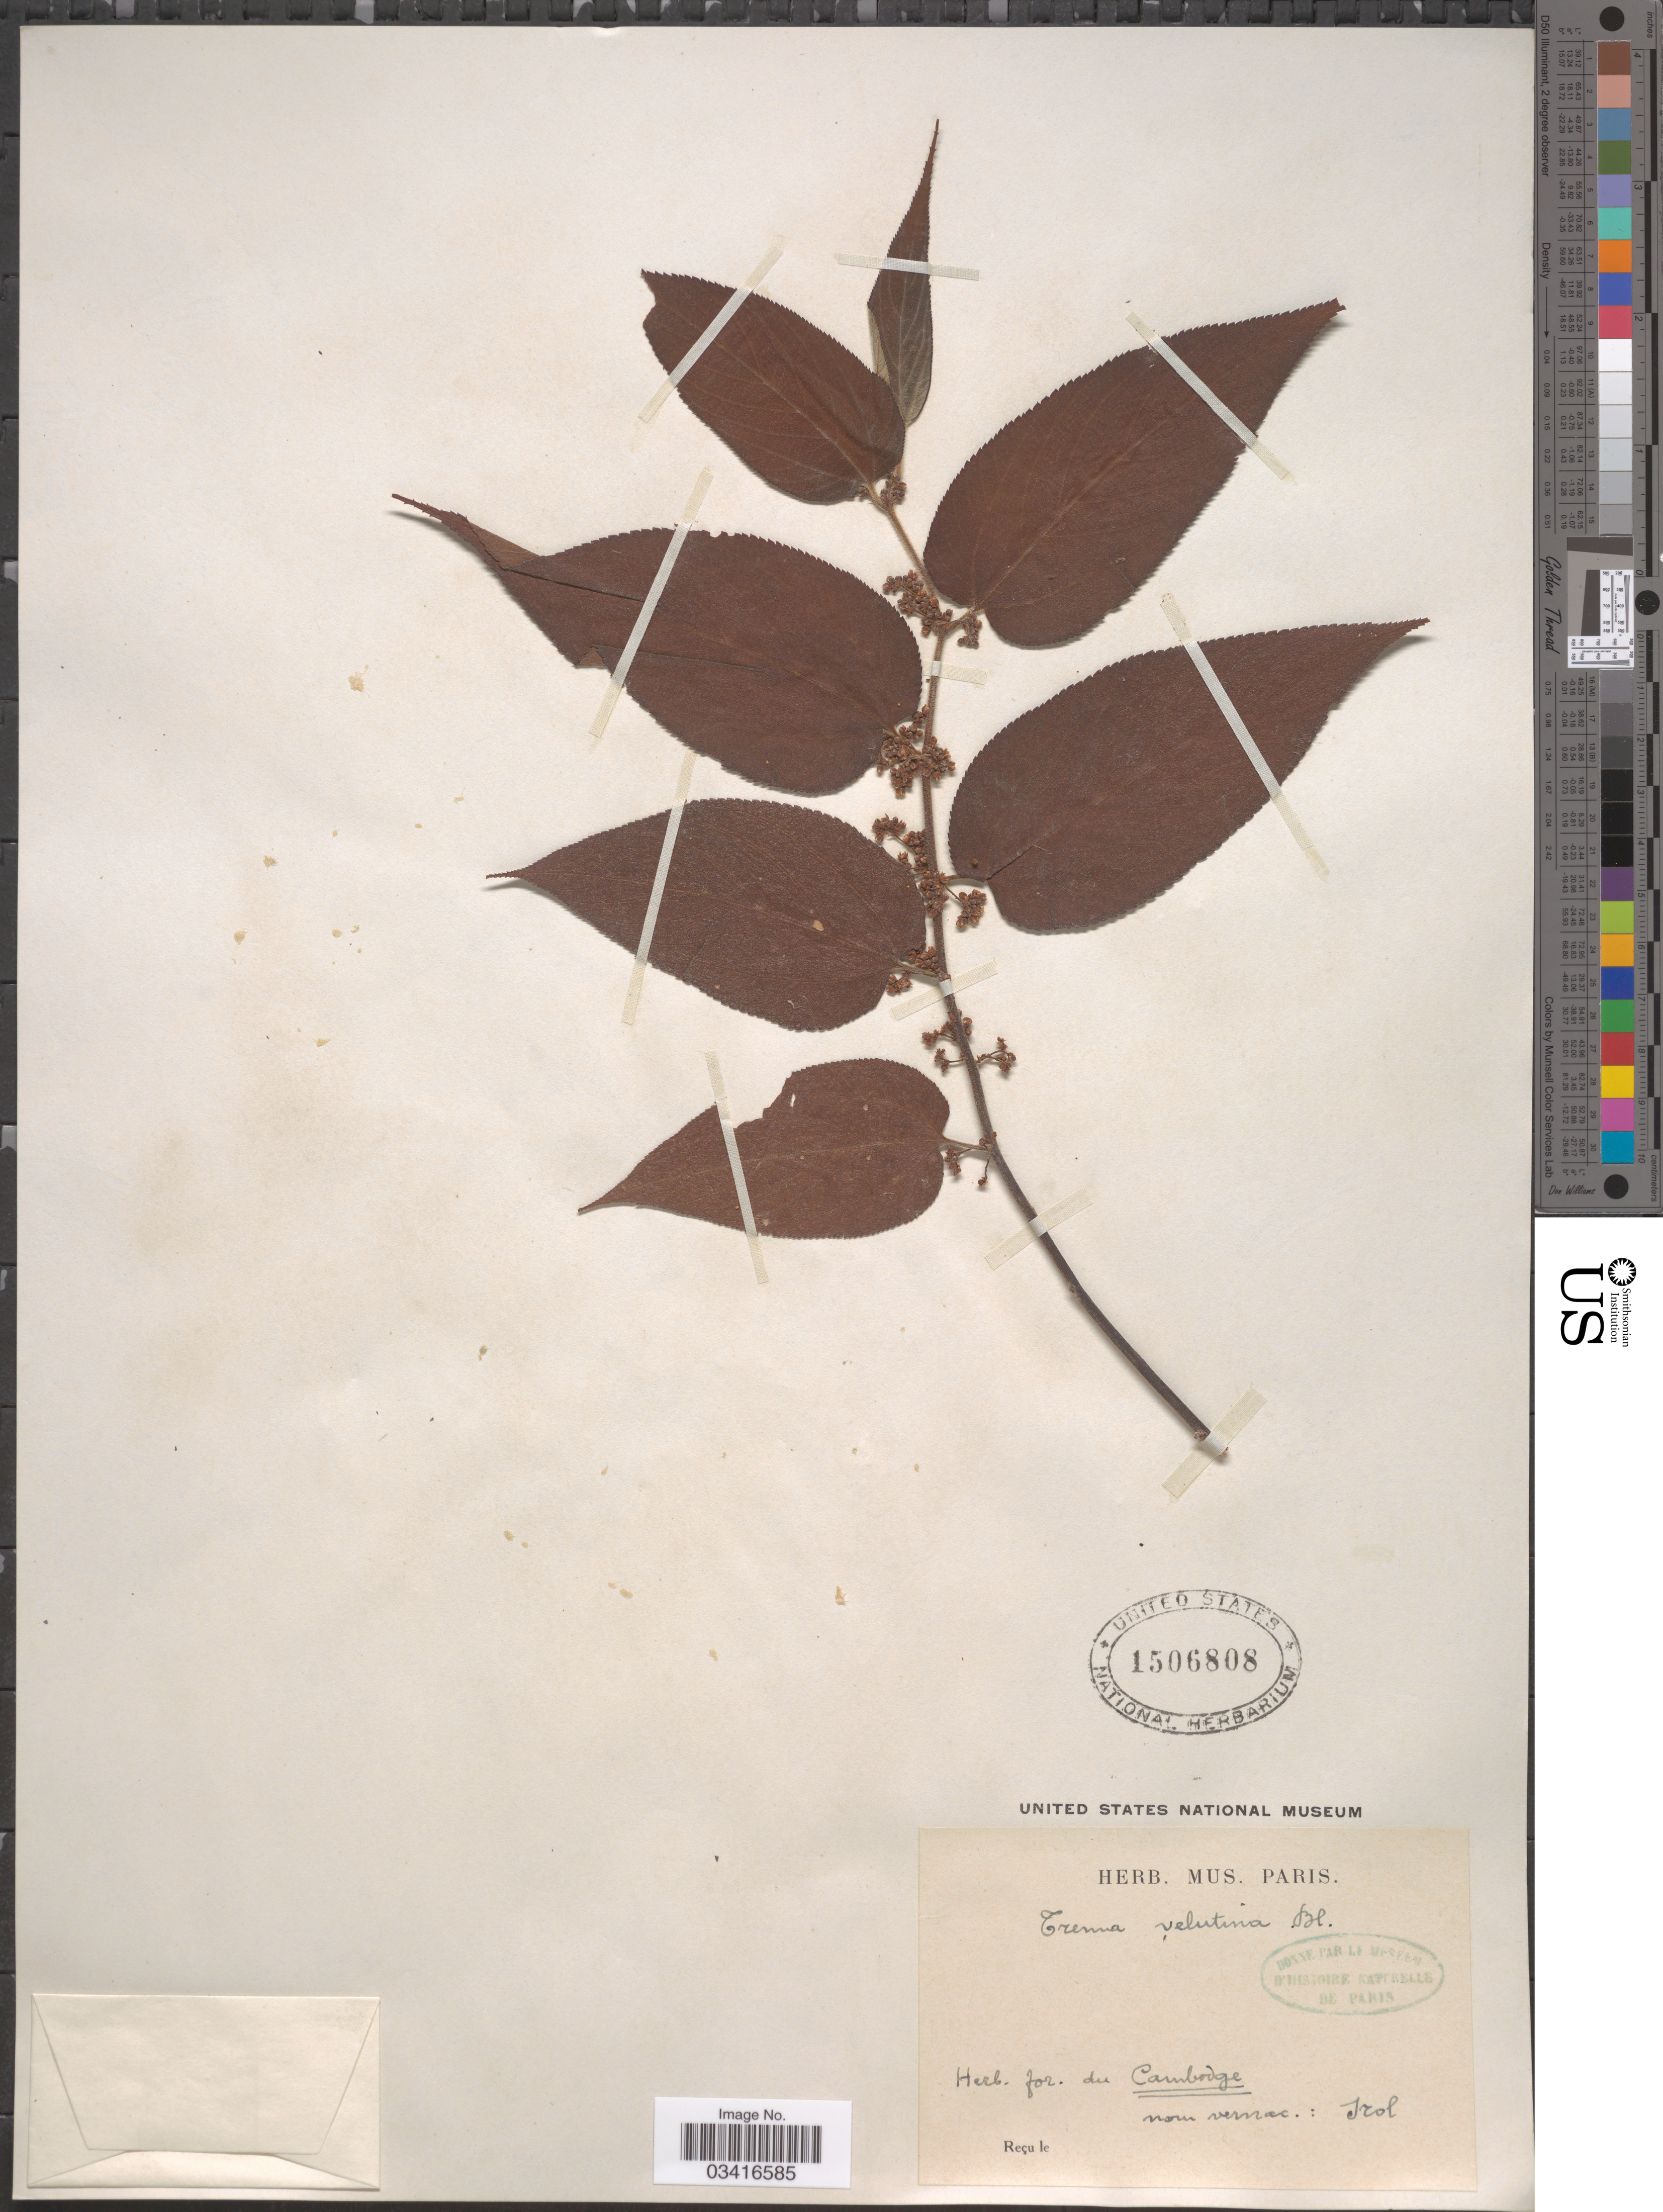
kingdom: Plantae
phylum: Tracheophyta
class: Magnoliopsida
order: Rosales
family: Cannabaceae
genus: Trema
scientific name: Trema velutinum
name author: (Planch.) Blume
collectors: ex herb. Mus. Paris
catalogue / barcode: US 1506808